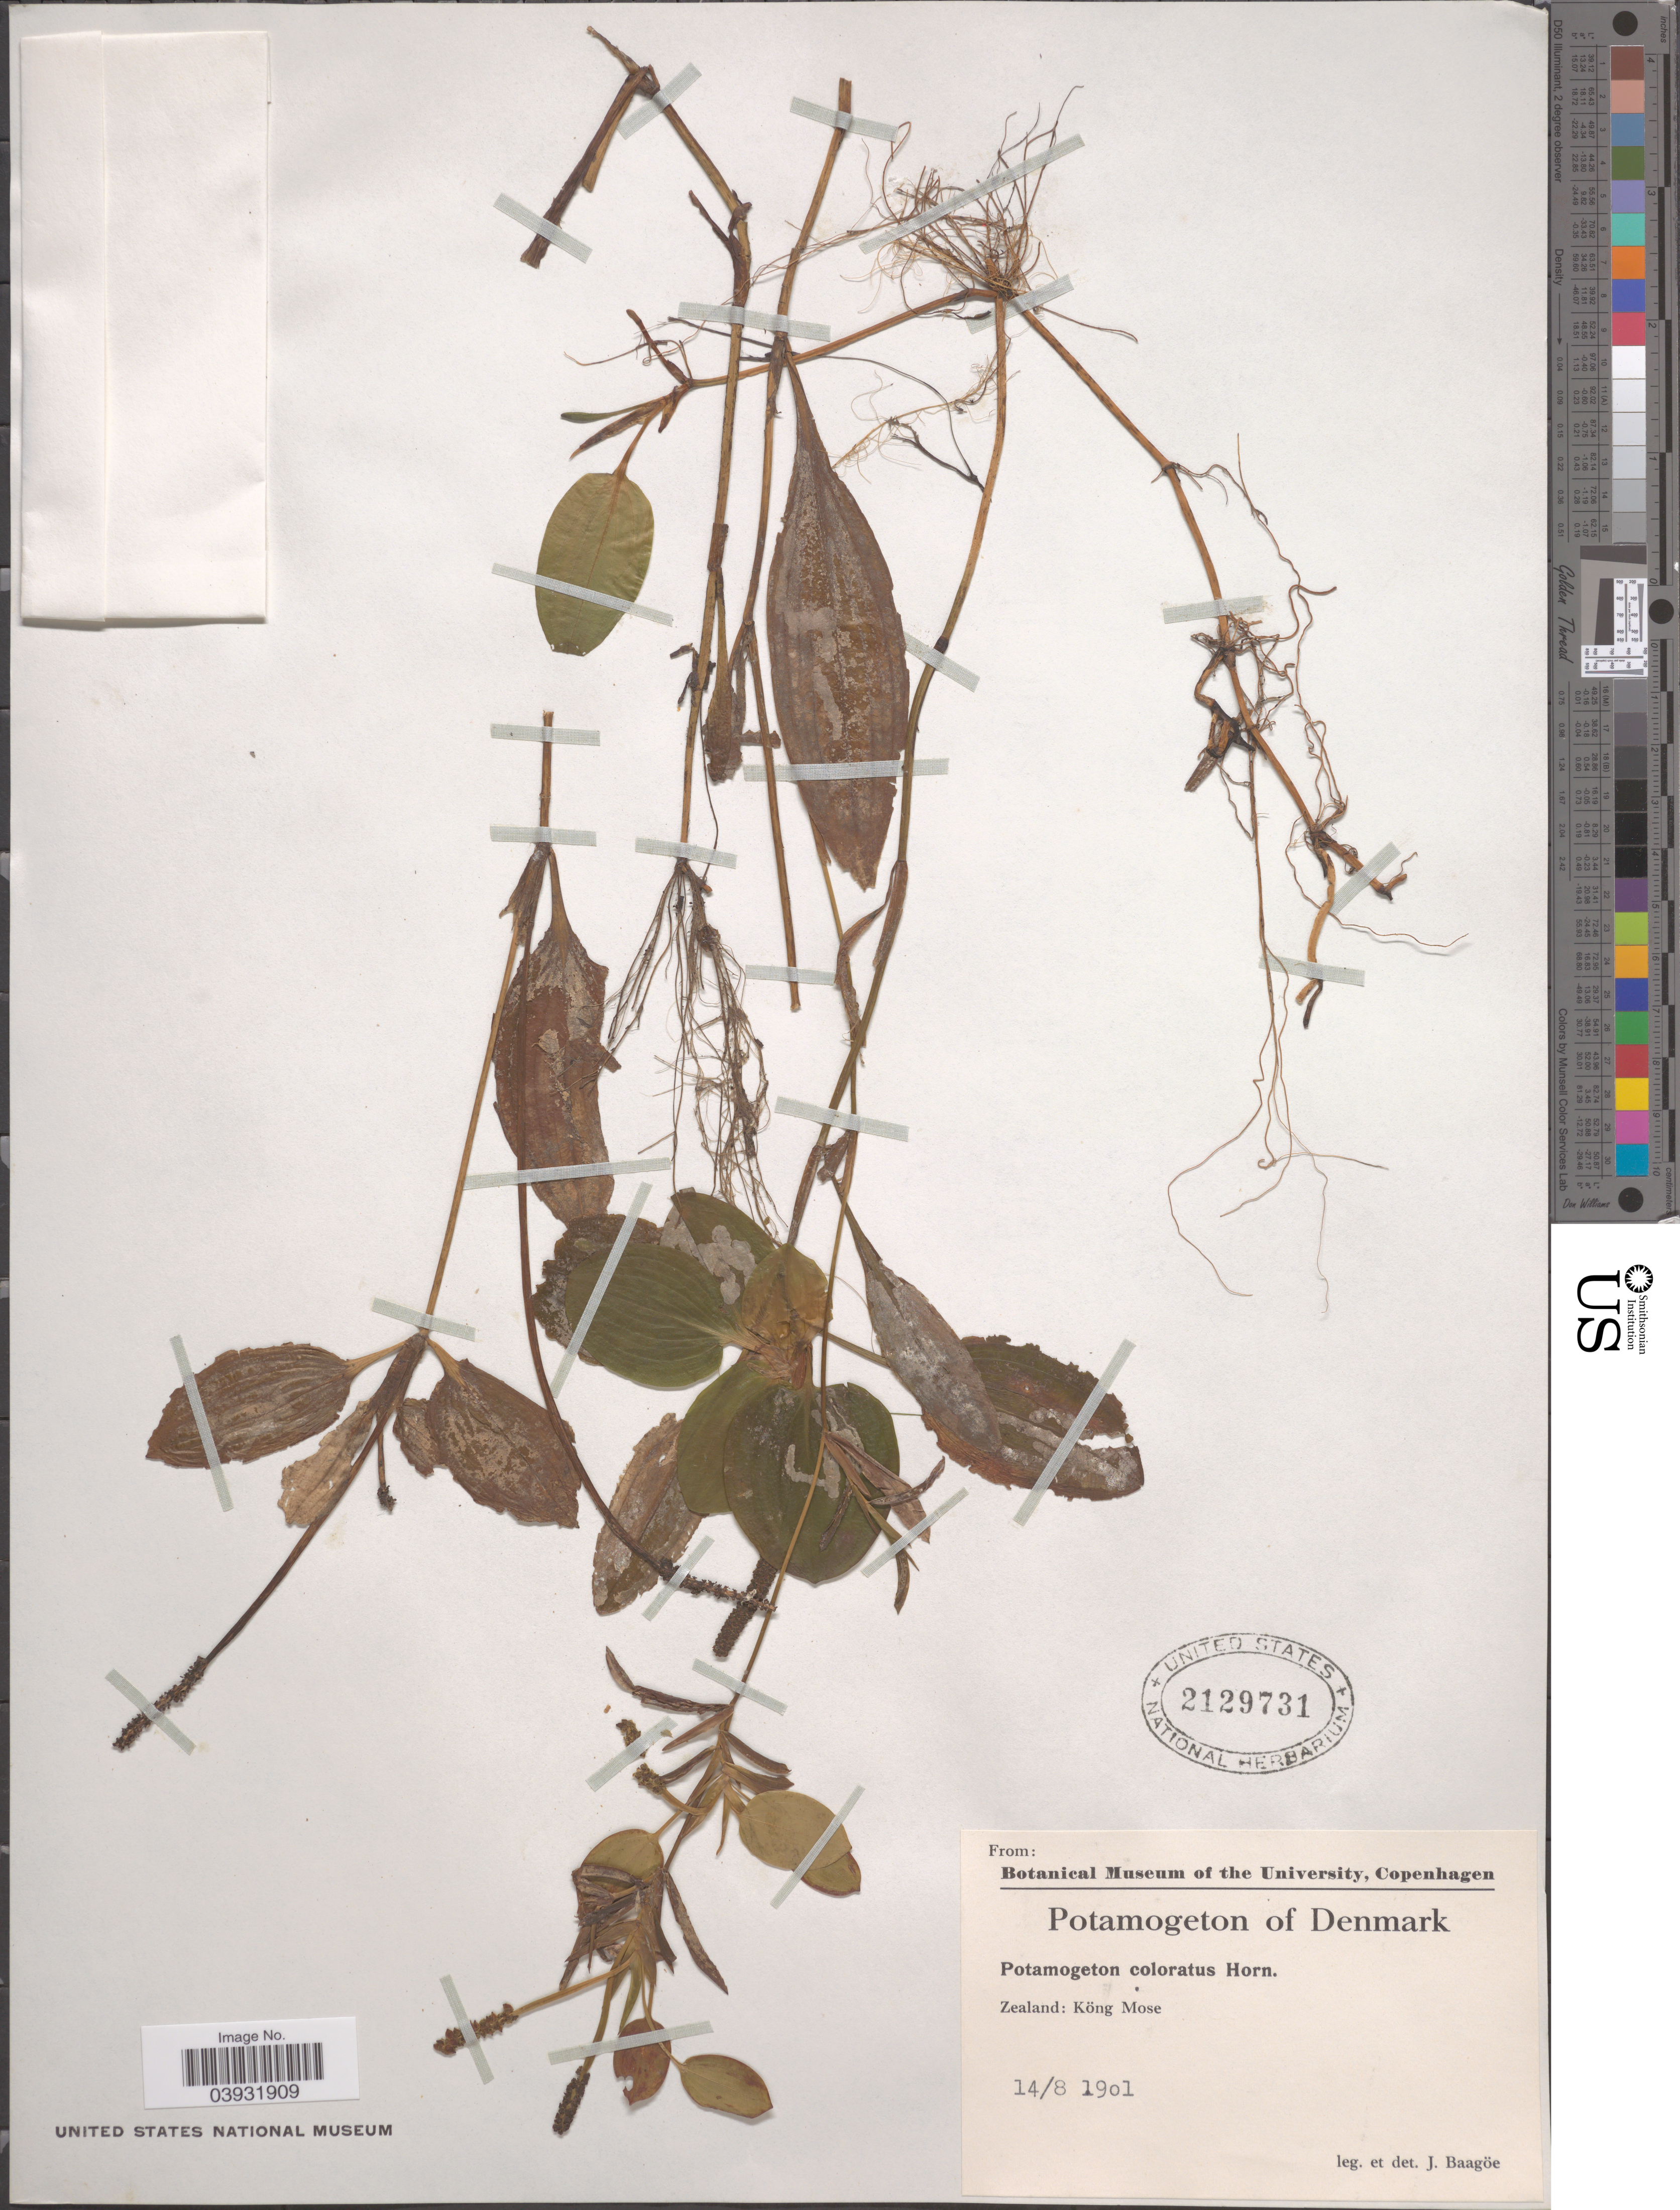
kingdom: Plantae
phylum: Tracheophyta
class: Liliopsida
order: Alismatales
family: Potamogetonaceae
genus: Potamogeton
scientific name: Potamogeton coloratus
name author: Hagstr.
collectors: J. Baagoe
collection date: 1901-08-14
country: Denmark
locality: Zealand: Köng Mose.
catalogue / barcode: US 2129731